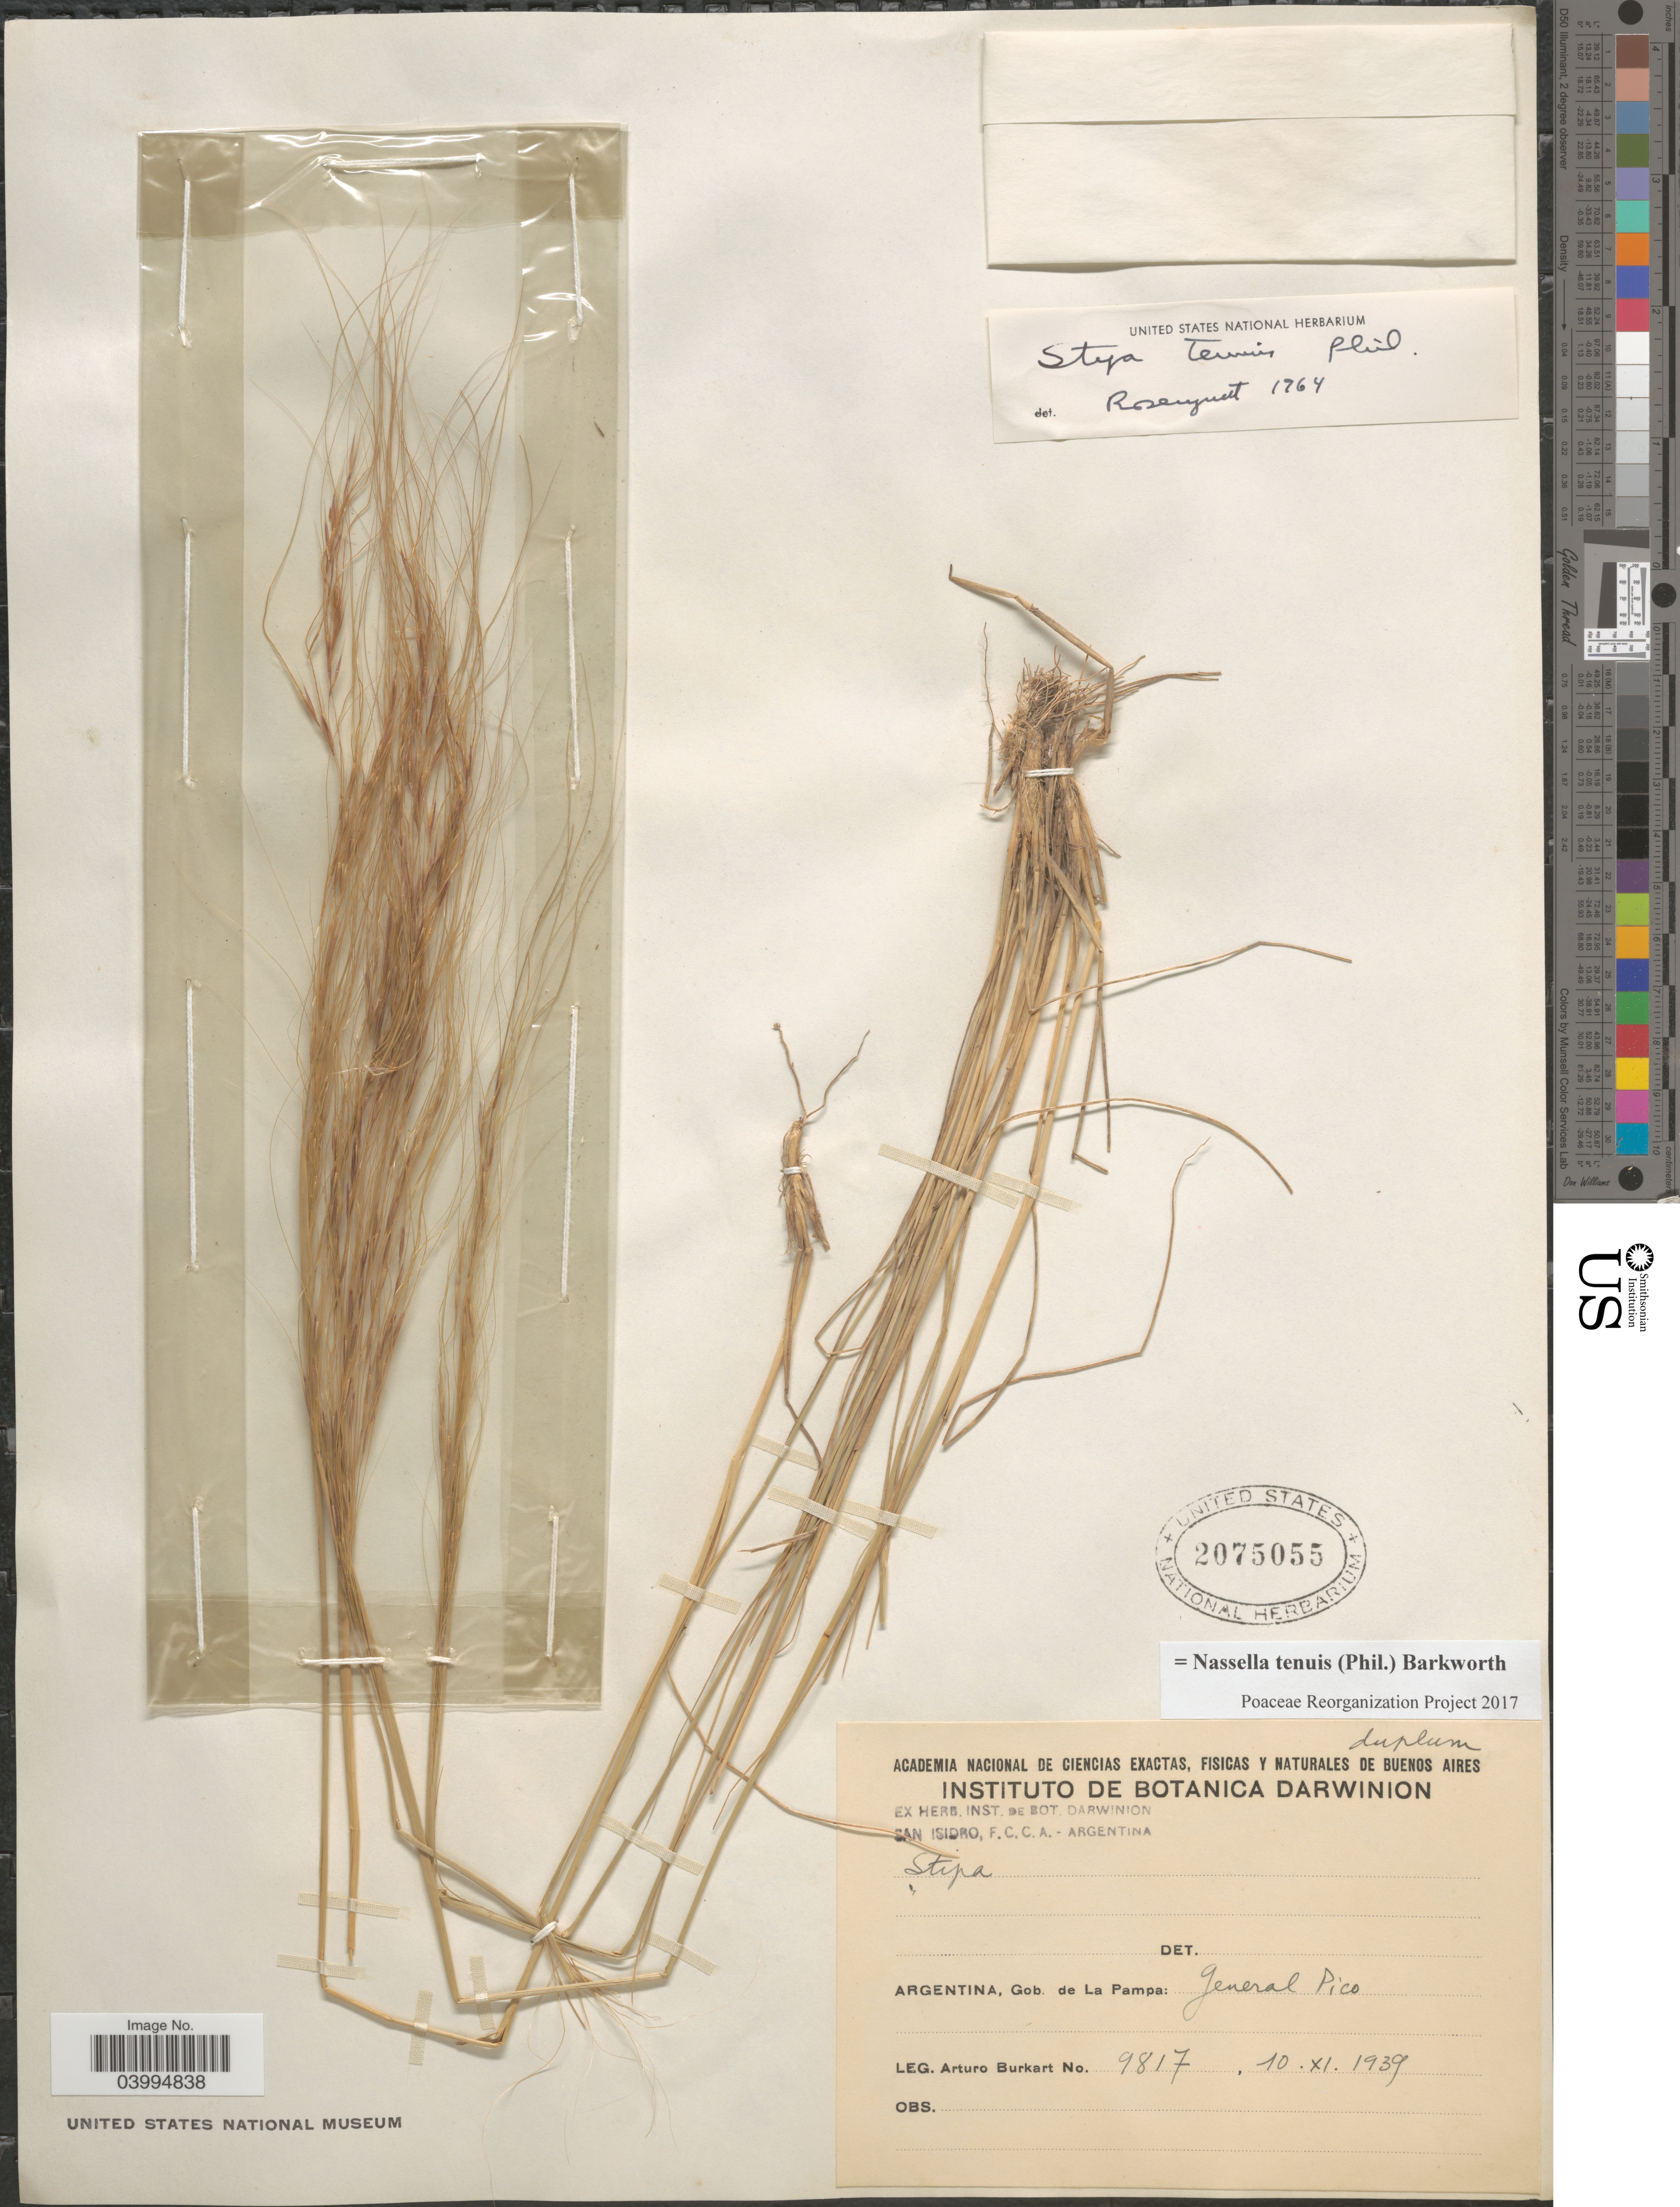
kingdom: Plantae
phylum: Tracheophyta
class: Liliopsida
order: Poales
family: Poaceae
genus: Nassella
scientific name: Nassella tenuis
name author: (Phil.) Barkworth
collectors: A. E. Burkart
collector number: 9817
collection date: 1939-11-10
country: Argentina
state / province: La Pampa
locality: Gob. de La Pampa: General Pico.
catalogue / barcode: US 2075055